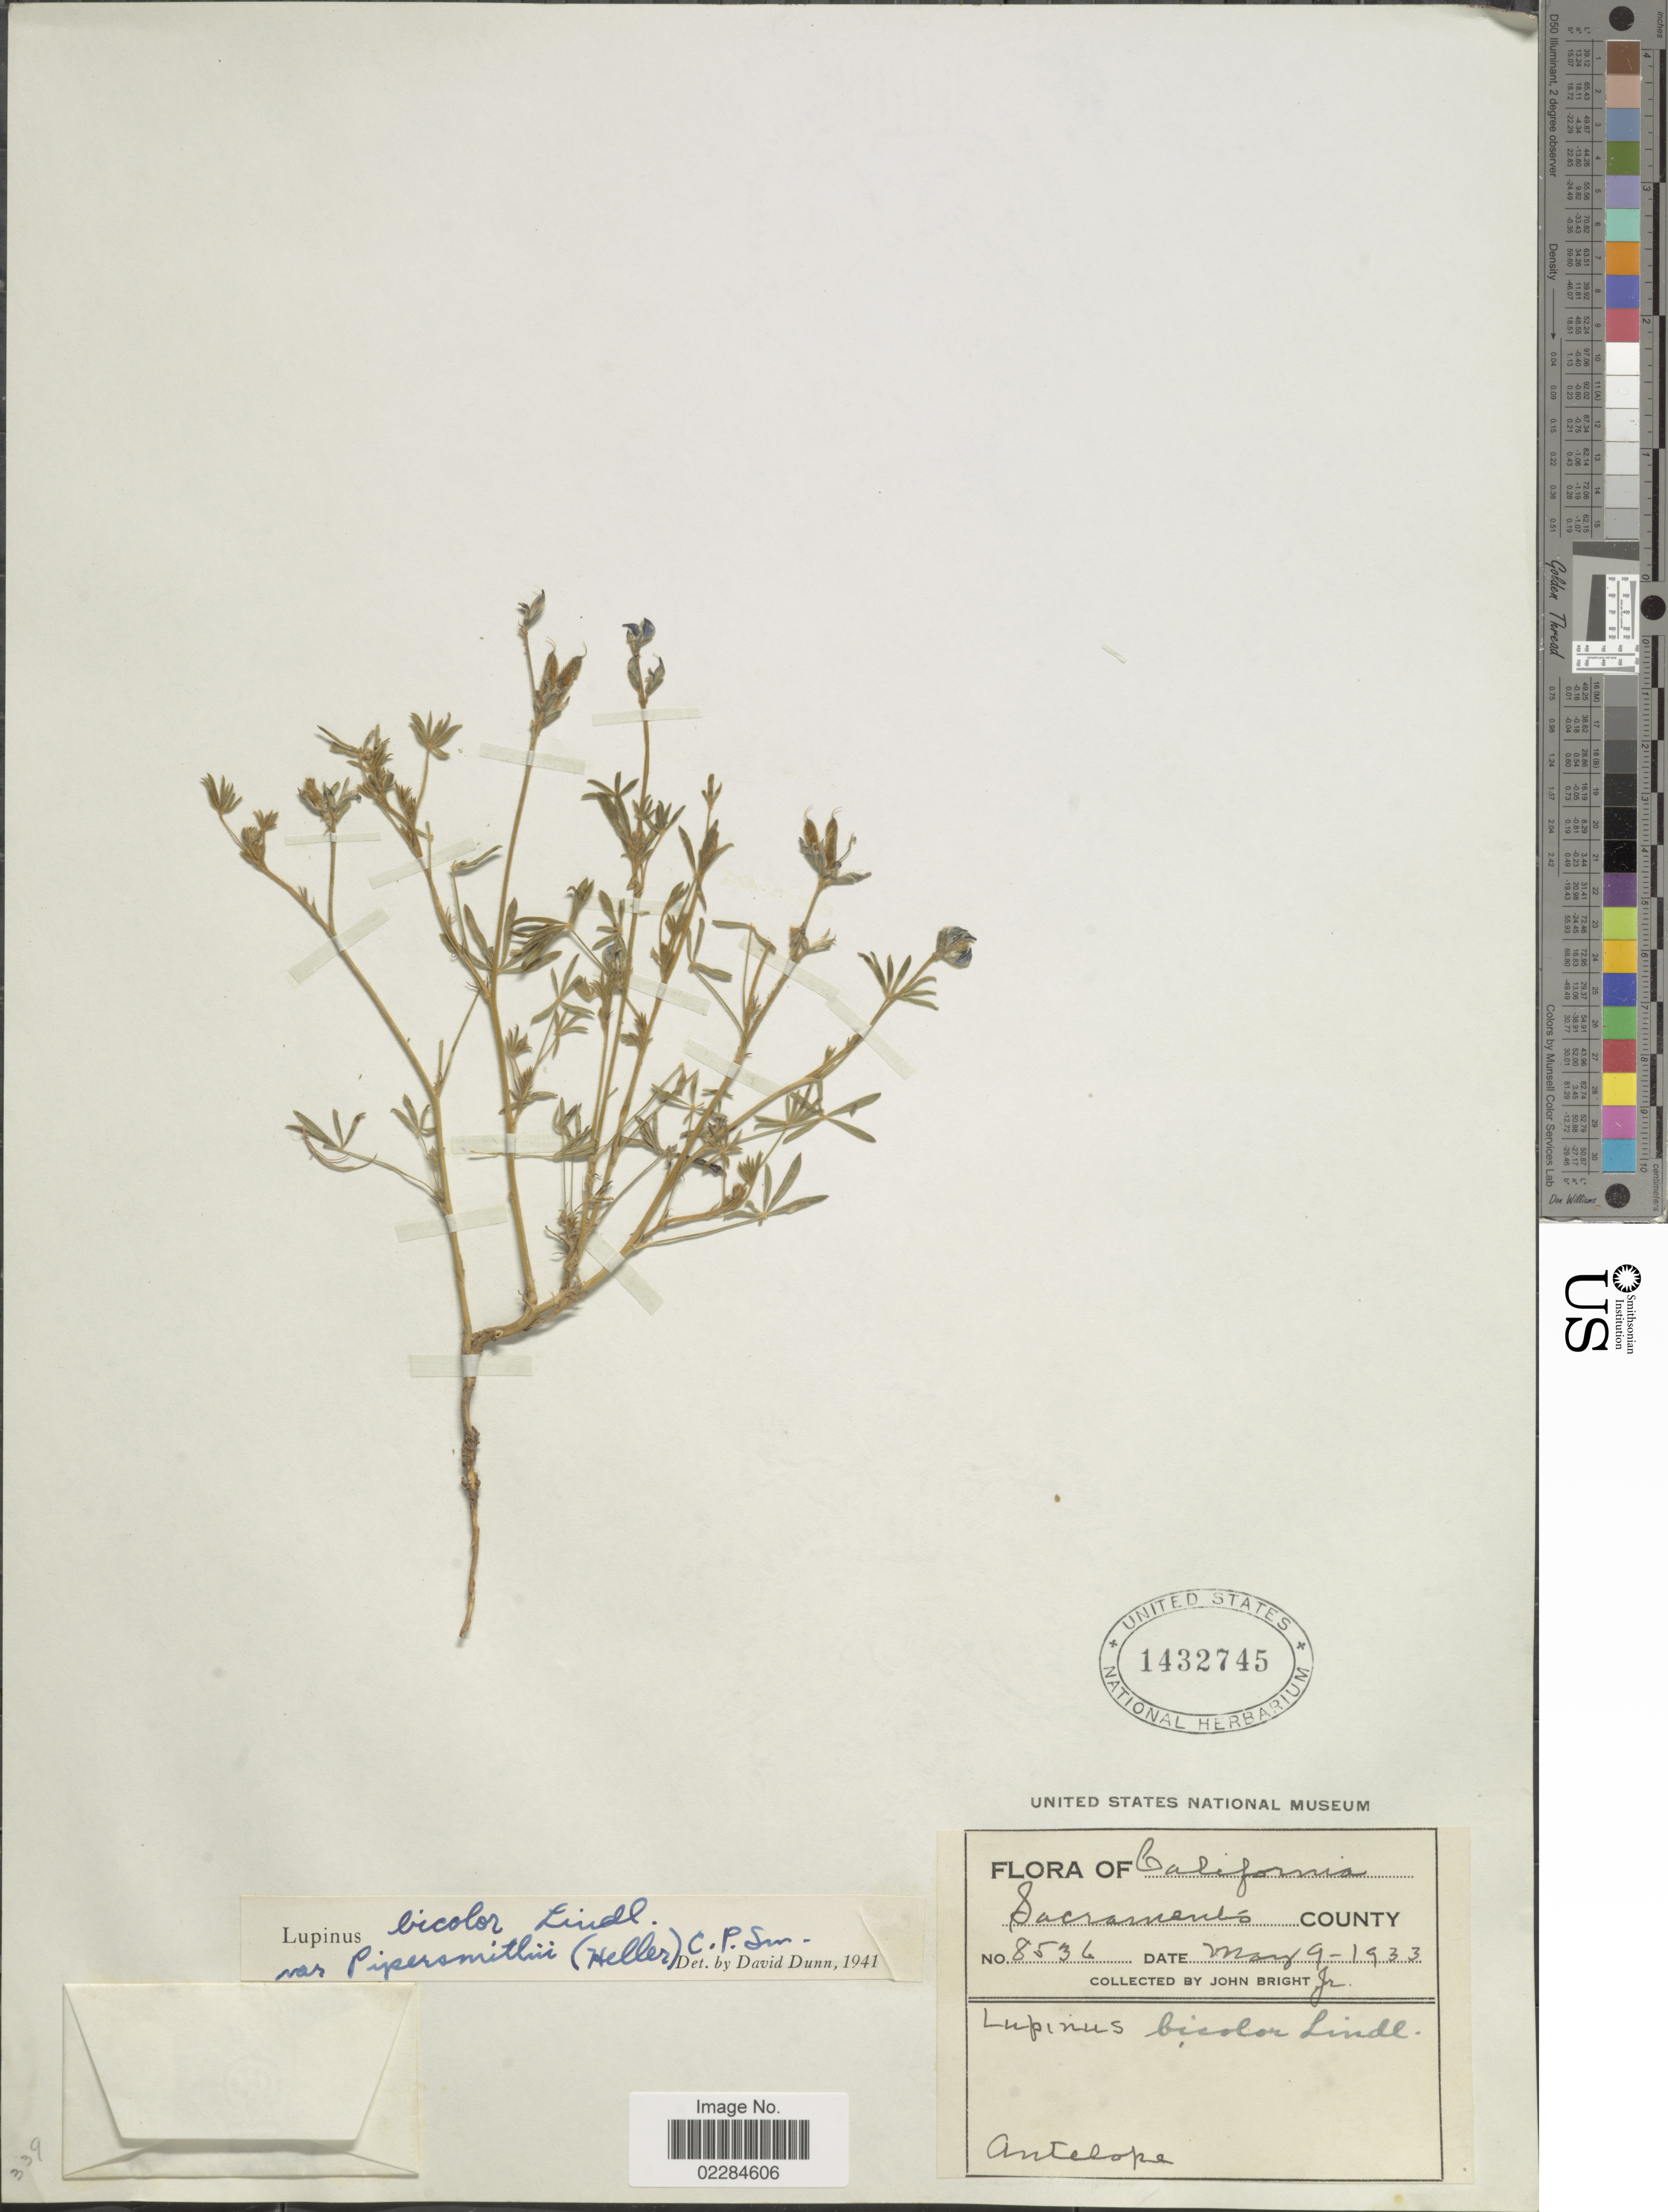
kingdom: Plantae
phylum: Tracheophyta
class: Magnoliopsida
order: Fabales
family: Fabaceae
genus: Lupinus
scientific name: Lupinus bicolor var. pipersmithii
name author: (A. Heller) C.P. Sm.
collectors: J. Bright Jr.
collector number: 8536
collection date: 1933-05-09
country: United States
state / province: California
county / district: Sacramento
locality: Sacramento County, Antelope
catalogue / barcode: US 1432745